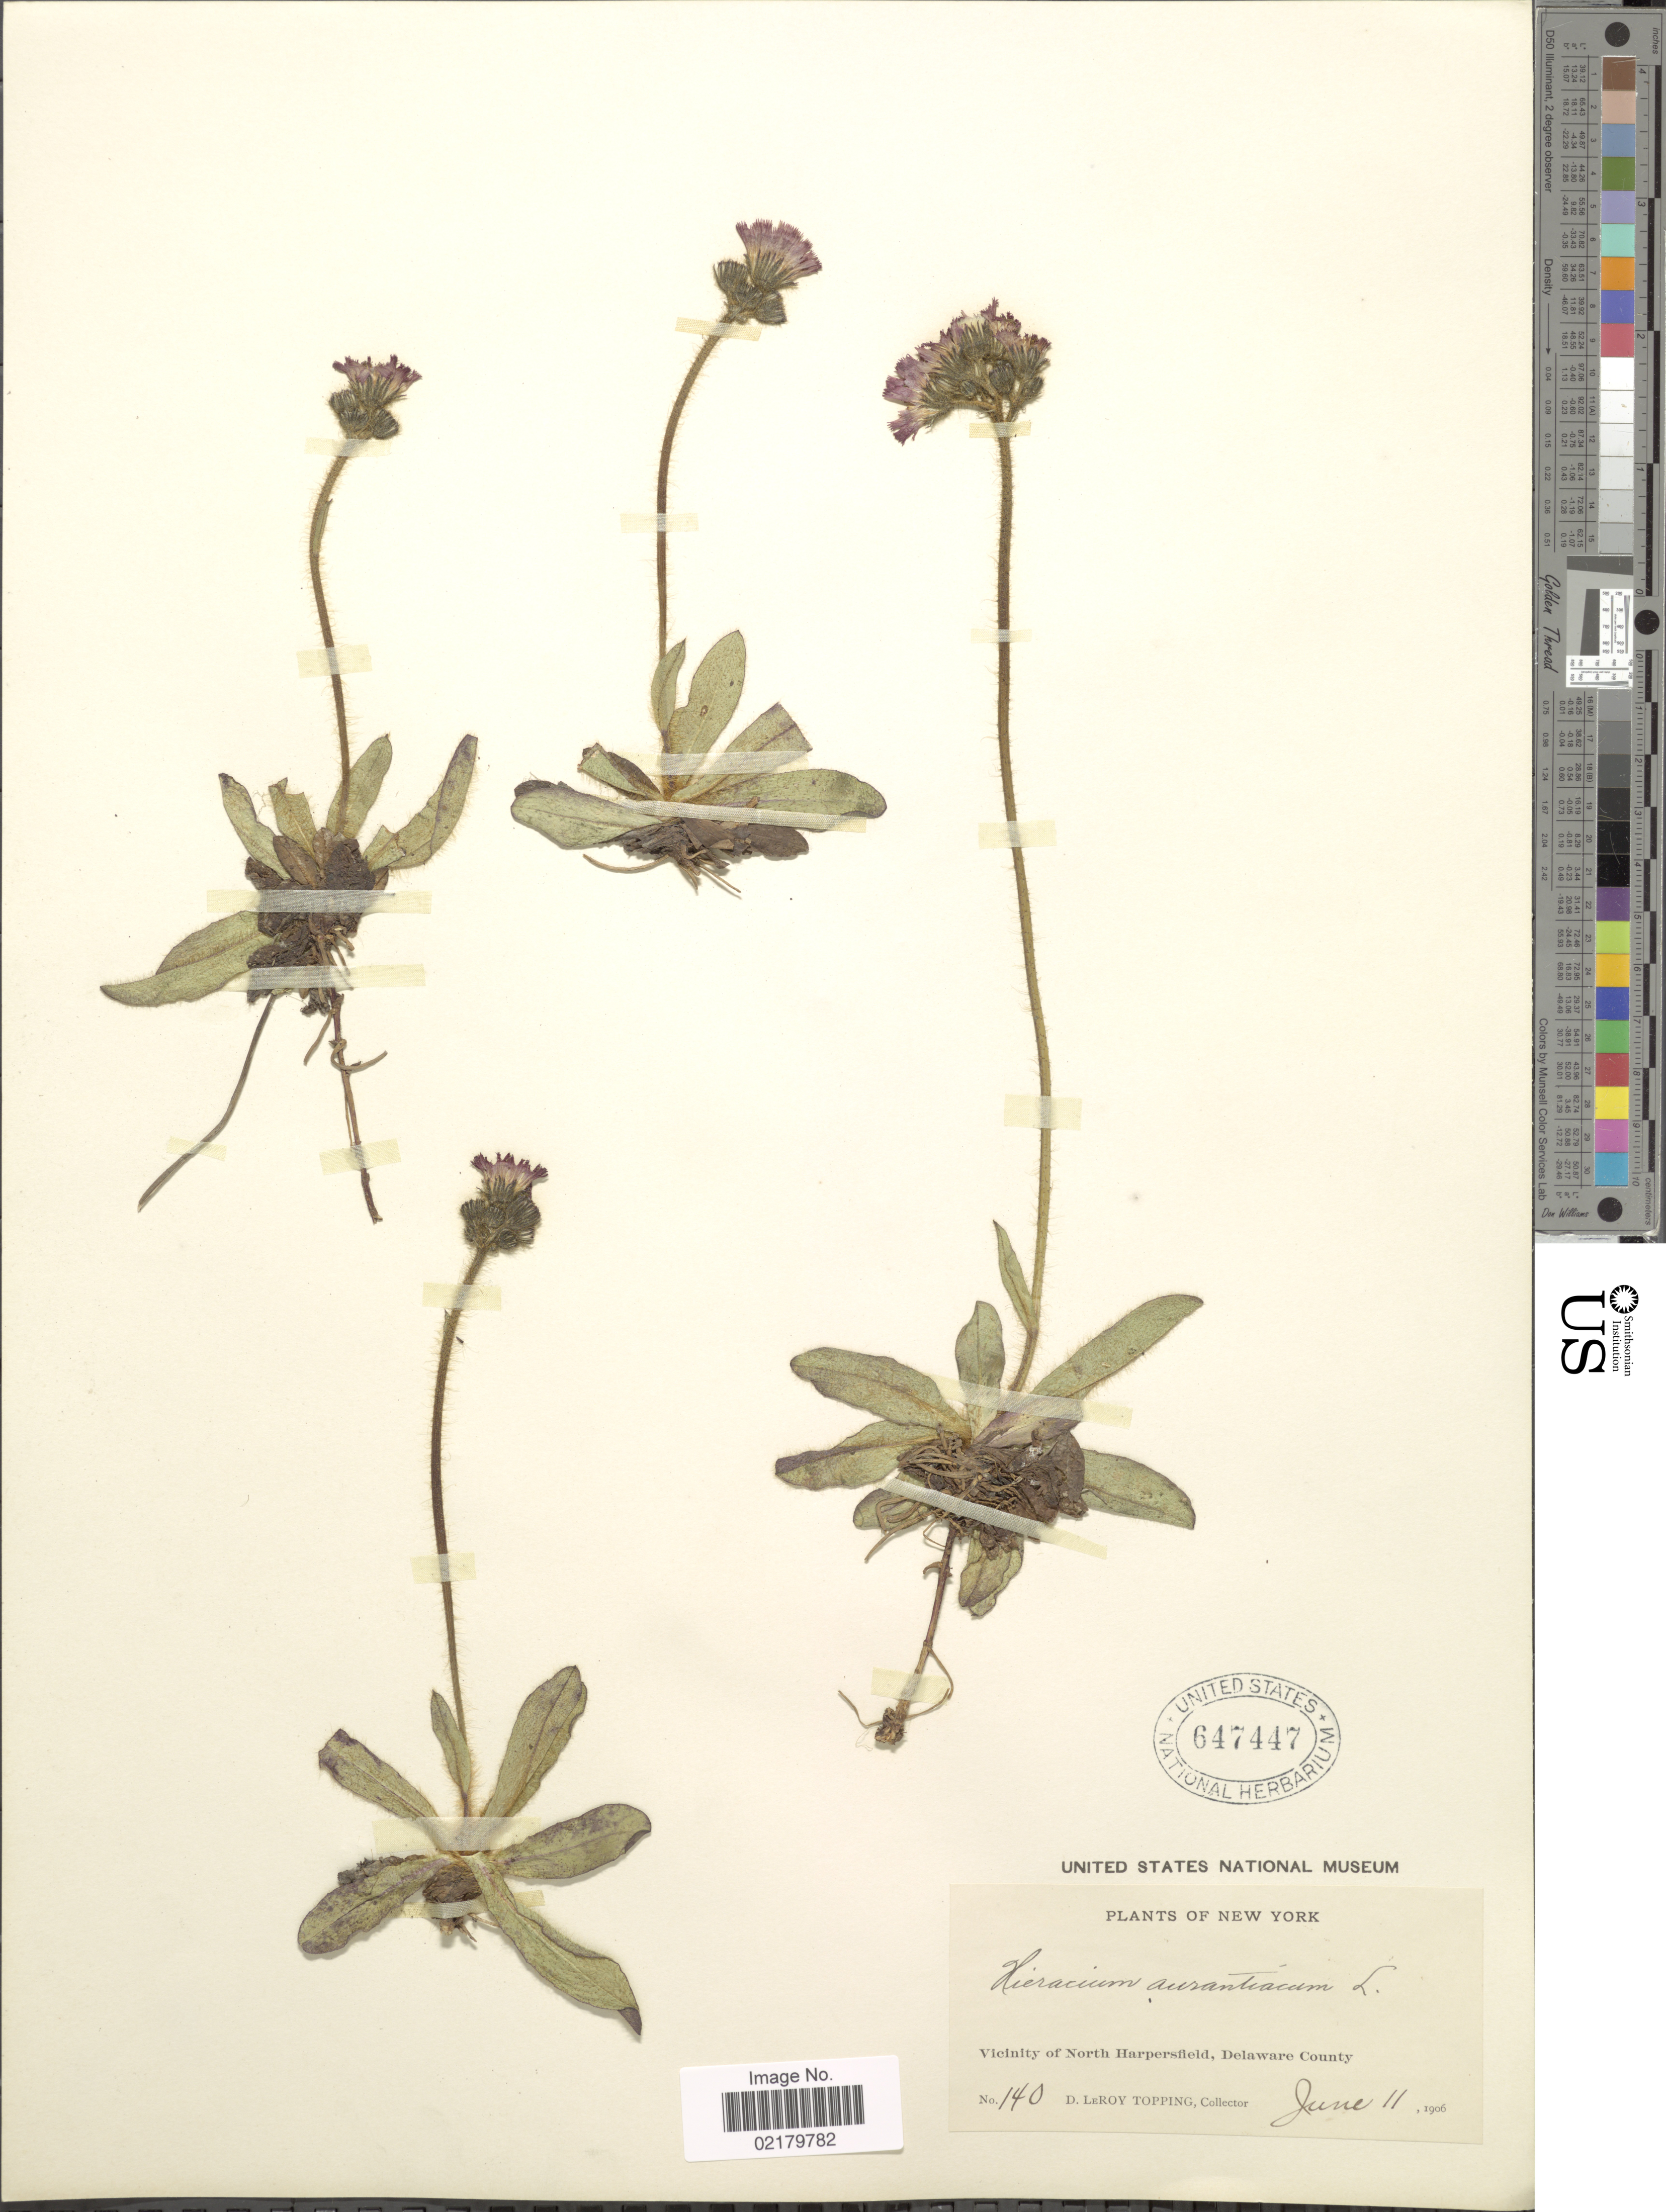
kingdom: Plantae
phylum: Tracheophyta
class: Magnoliopsida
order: Asterales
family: Asteraceae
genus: Pilosella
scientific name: Pilosella aurantiaca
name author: (L.) F.W. Schultz & Sch. Bip.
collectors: D. L. Topping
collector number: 140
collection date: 1906-06-11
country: United States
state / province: New York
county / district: Delaware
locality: Vicinity of North Harpersfield,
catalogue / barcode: US 647447